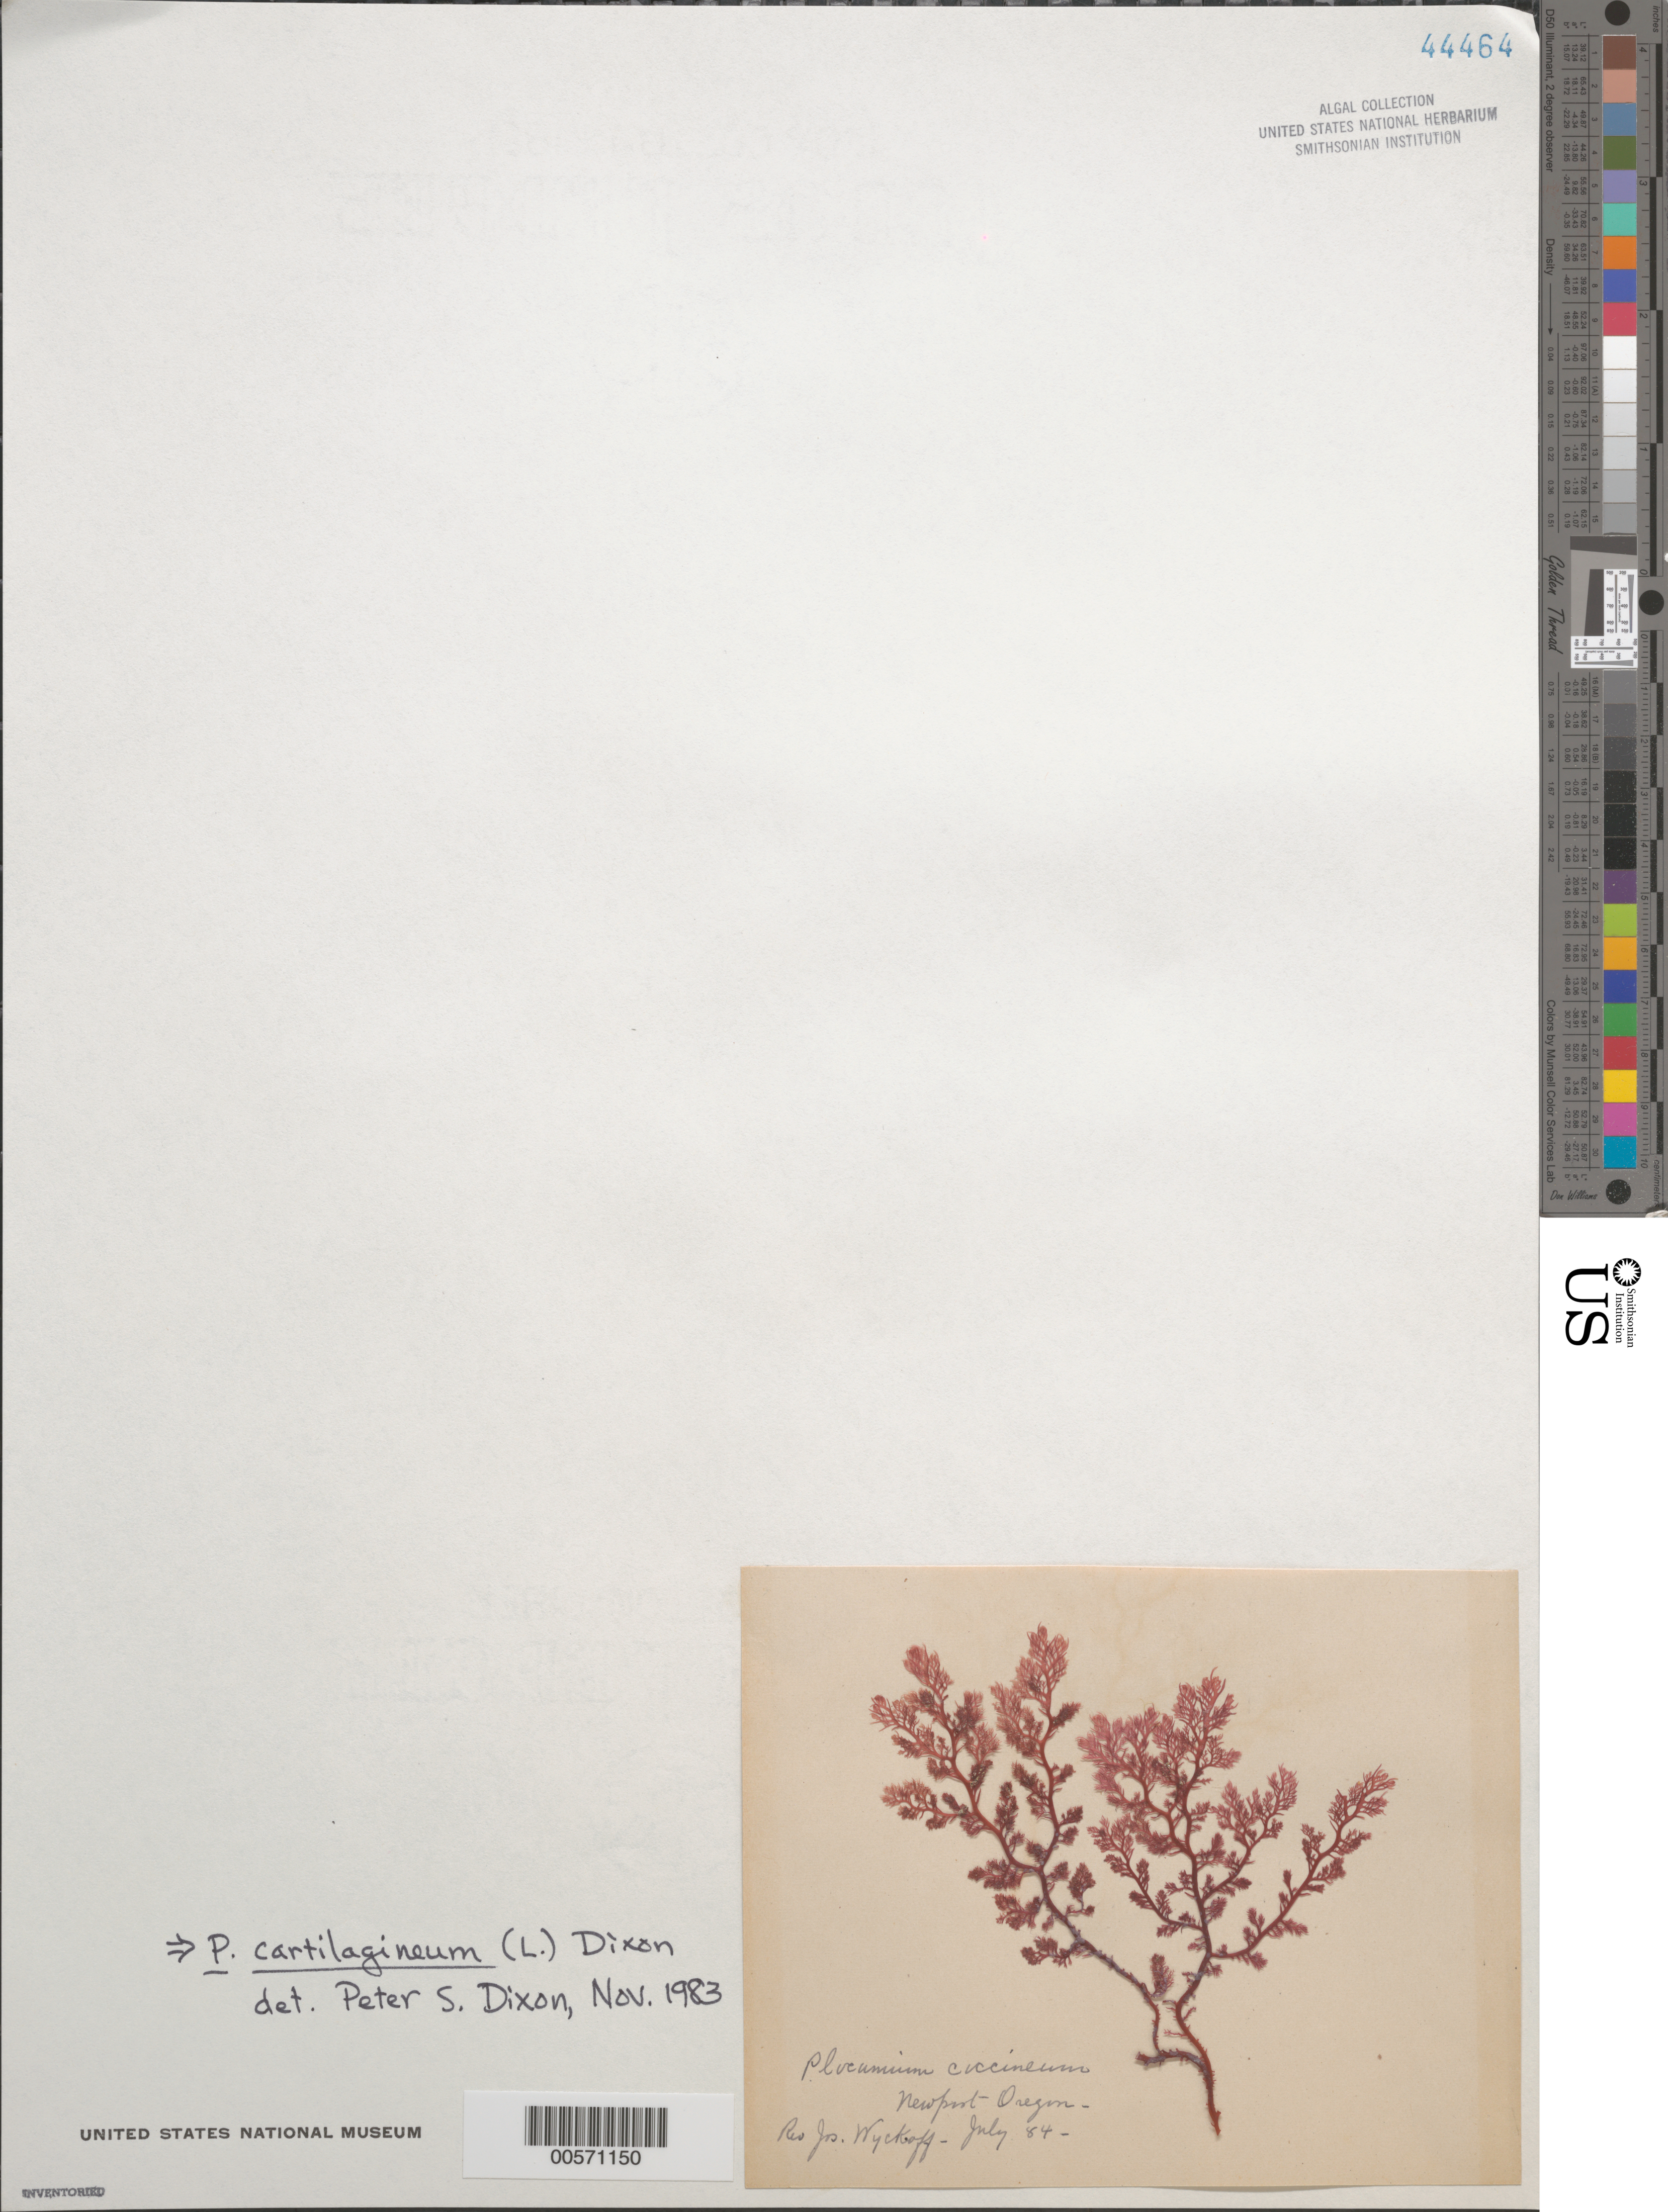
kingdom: Plantae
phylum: Rhodophyta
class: Florideophyceae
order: Plocamiales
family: Plocamiaceae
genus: Plocamium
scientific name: Plocamium cartilagineum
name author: (L.) P.S. Dixon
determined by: Dixon, P. S.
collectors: J. Wyckoff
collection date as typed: Jul 1884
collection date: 1884-07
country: United States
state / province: Oregon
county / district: Lincoln County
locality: Newport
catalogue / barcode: US 44464